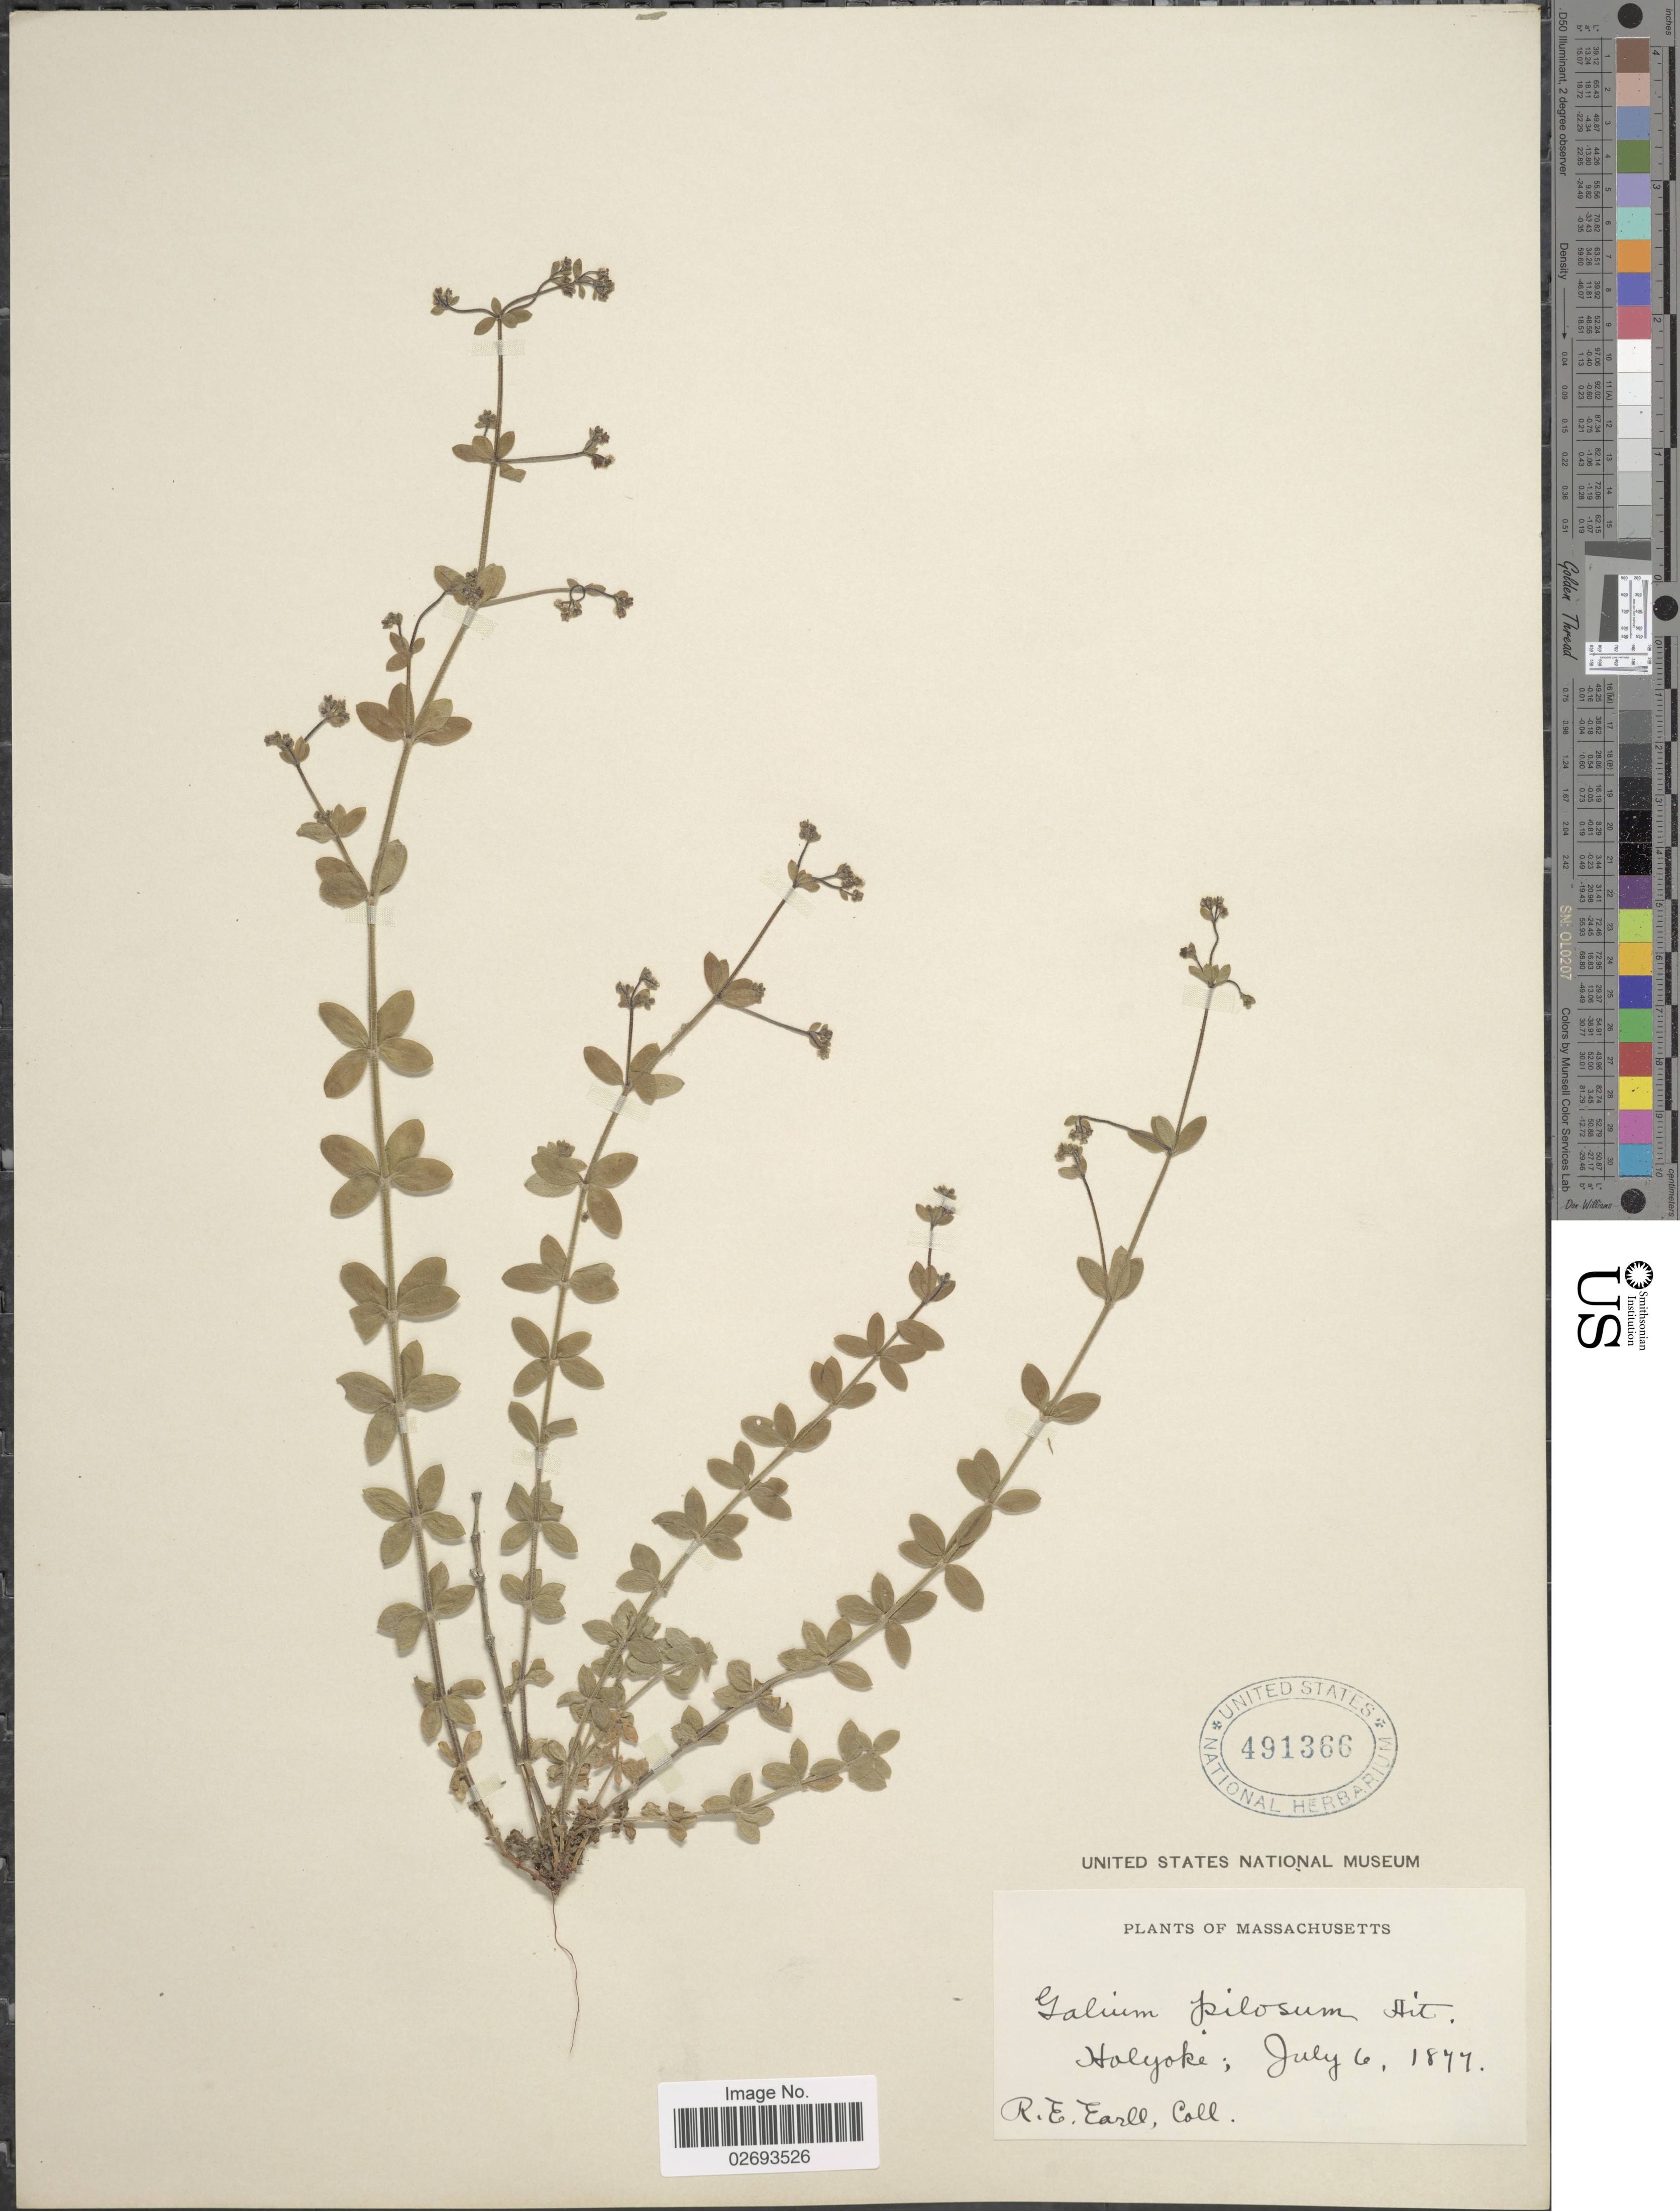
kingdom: Plantae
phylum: Tracheophyta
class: Magnoliopsida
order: Gentianales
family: Rubiaceae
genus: Galium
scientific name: Galium pilosum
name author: Aiton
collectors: R. Earll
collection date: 1877-07-06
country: United States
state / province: Massachusetts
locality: Holyoke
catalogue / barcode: US 491366